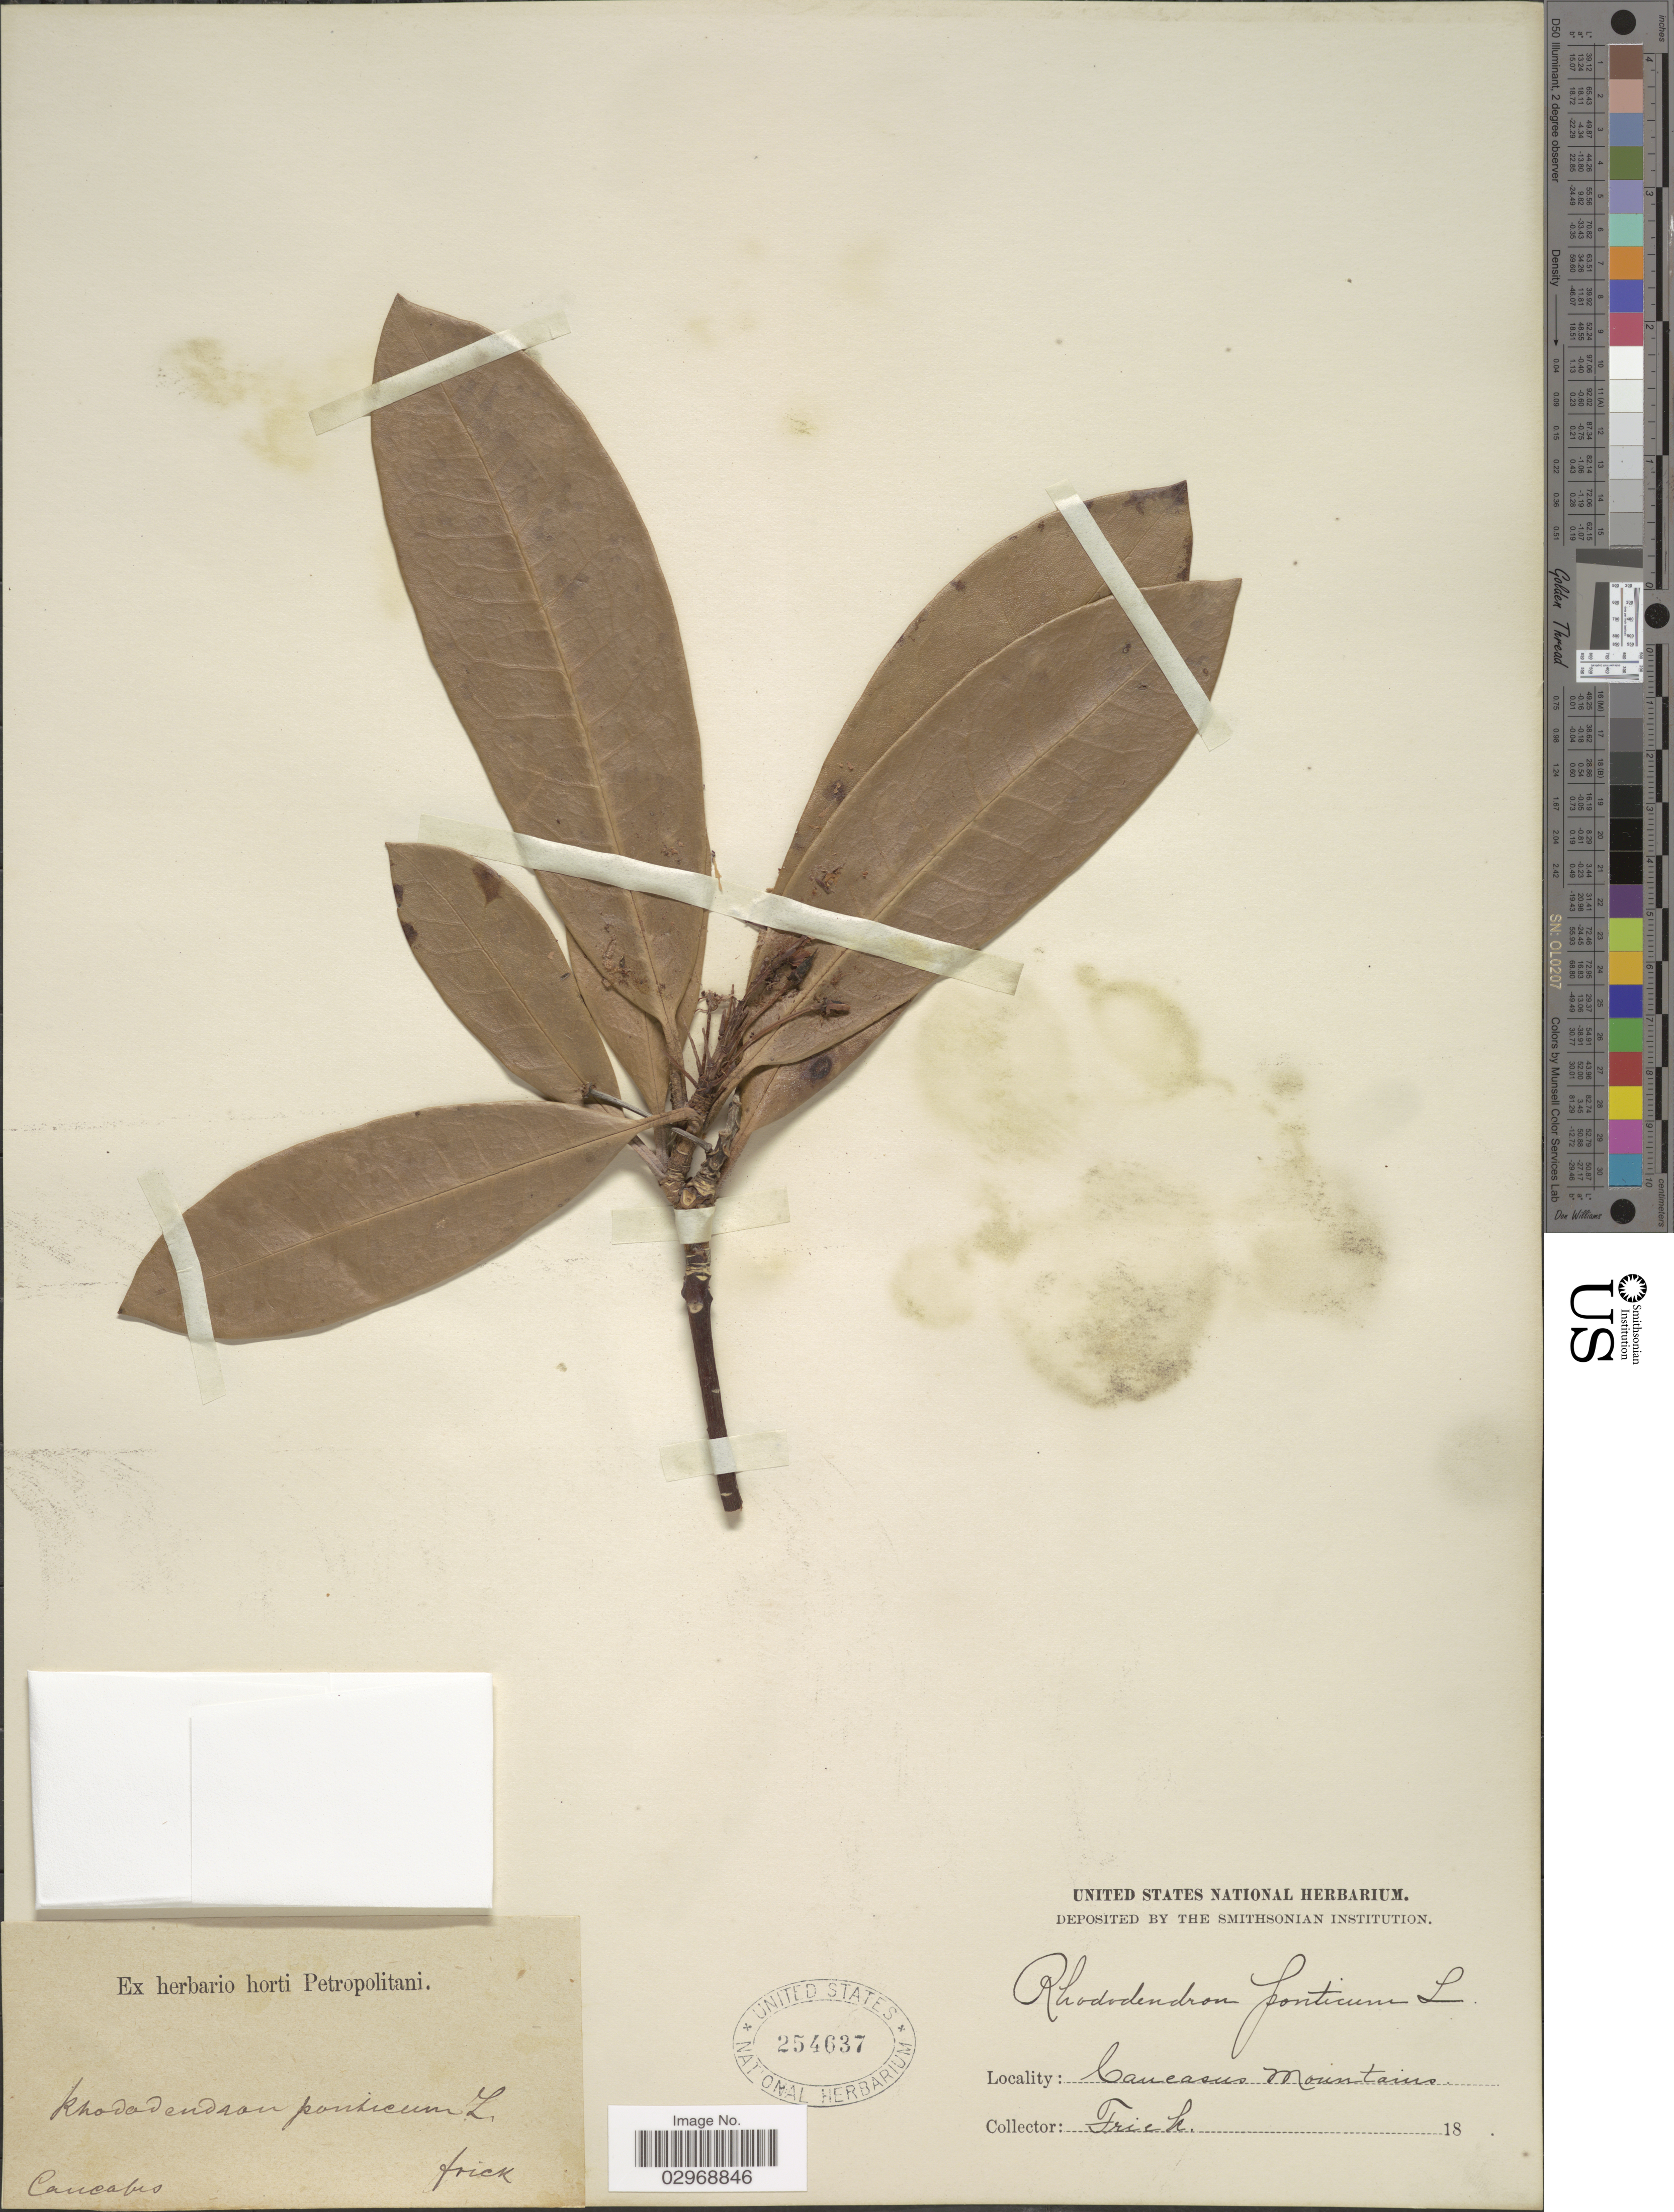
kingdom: Plantae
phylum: Tracheophyta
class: Magnoliopsida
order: Ericales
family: Ericaceae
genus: Rhododendron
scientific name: Rhododendron ponticum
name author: L.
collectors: Frick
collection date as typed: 18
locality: Caucasus Mountains.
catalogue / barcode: US 254637